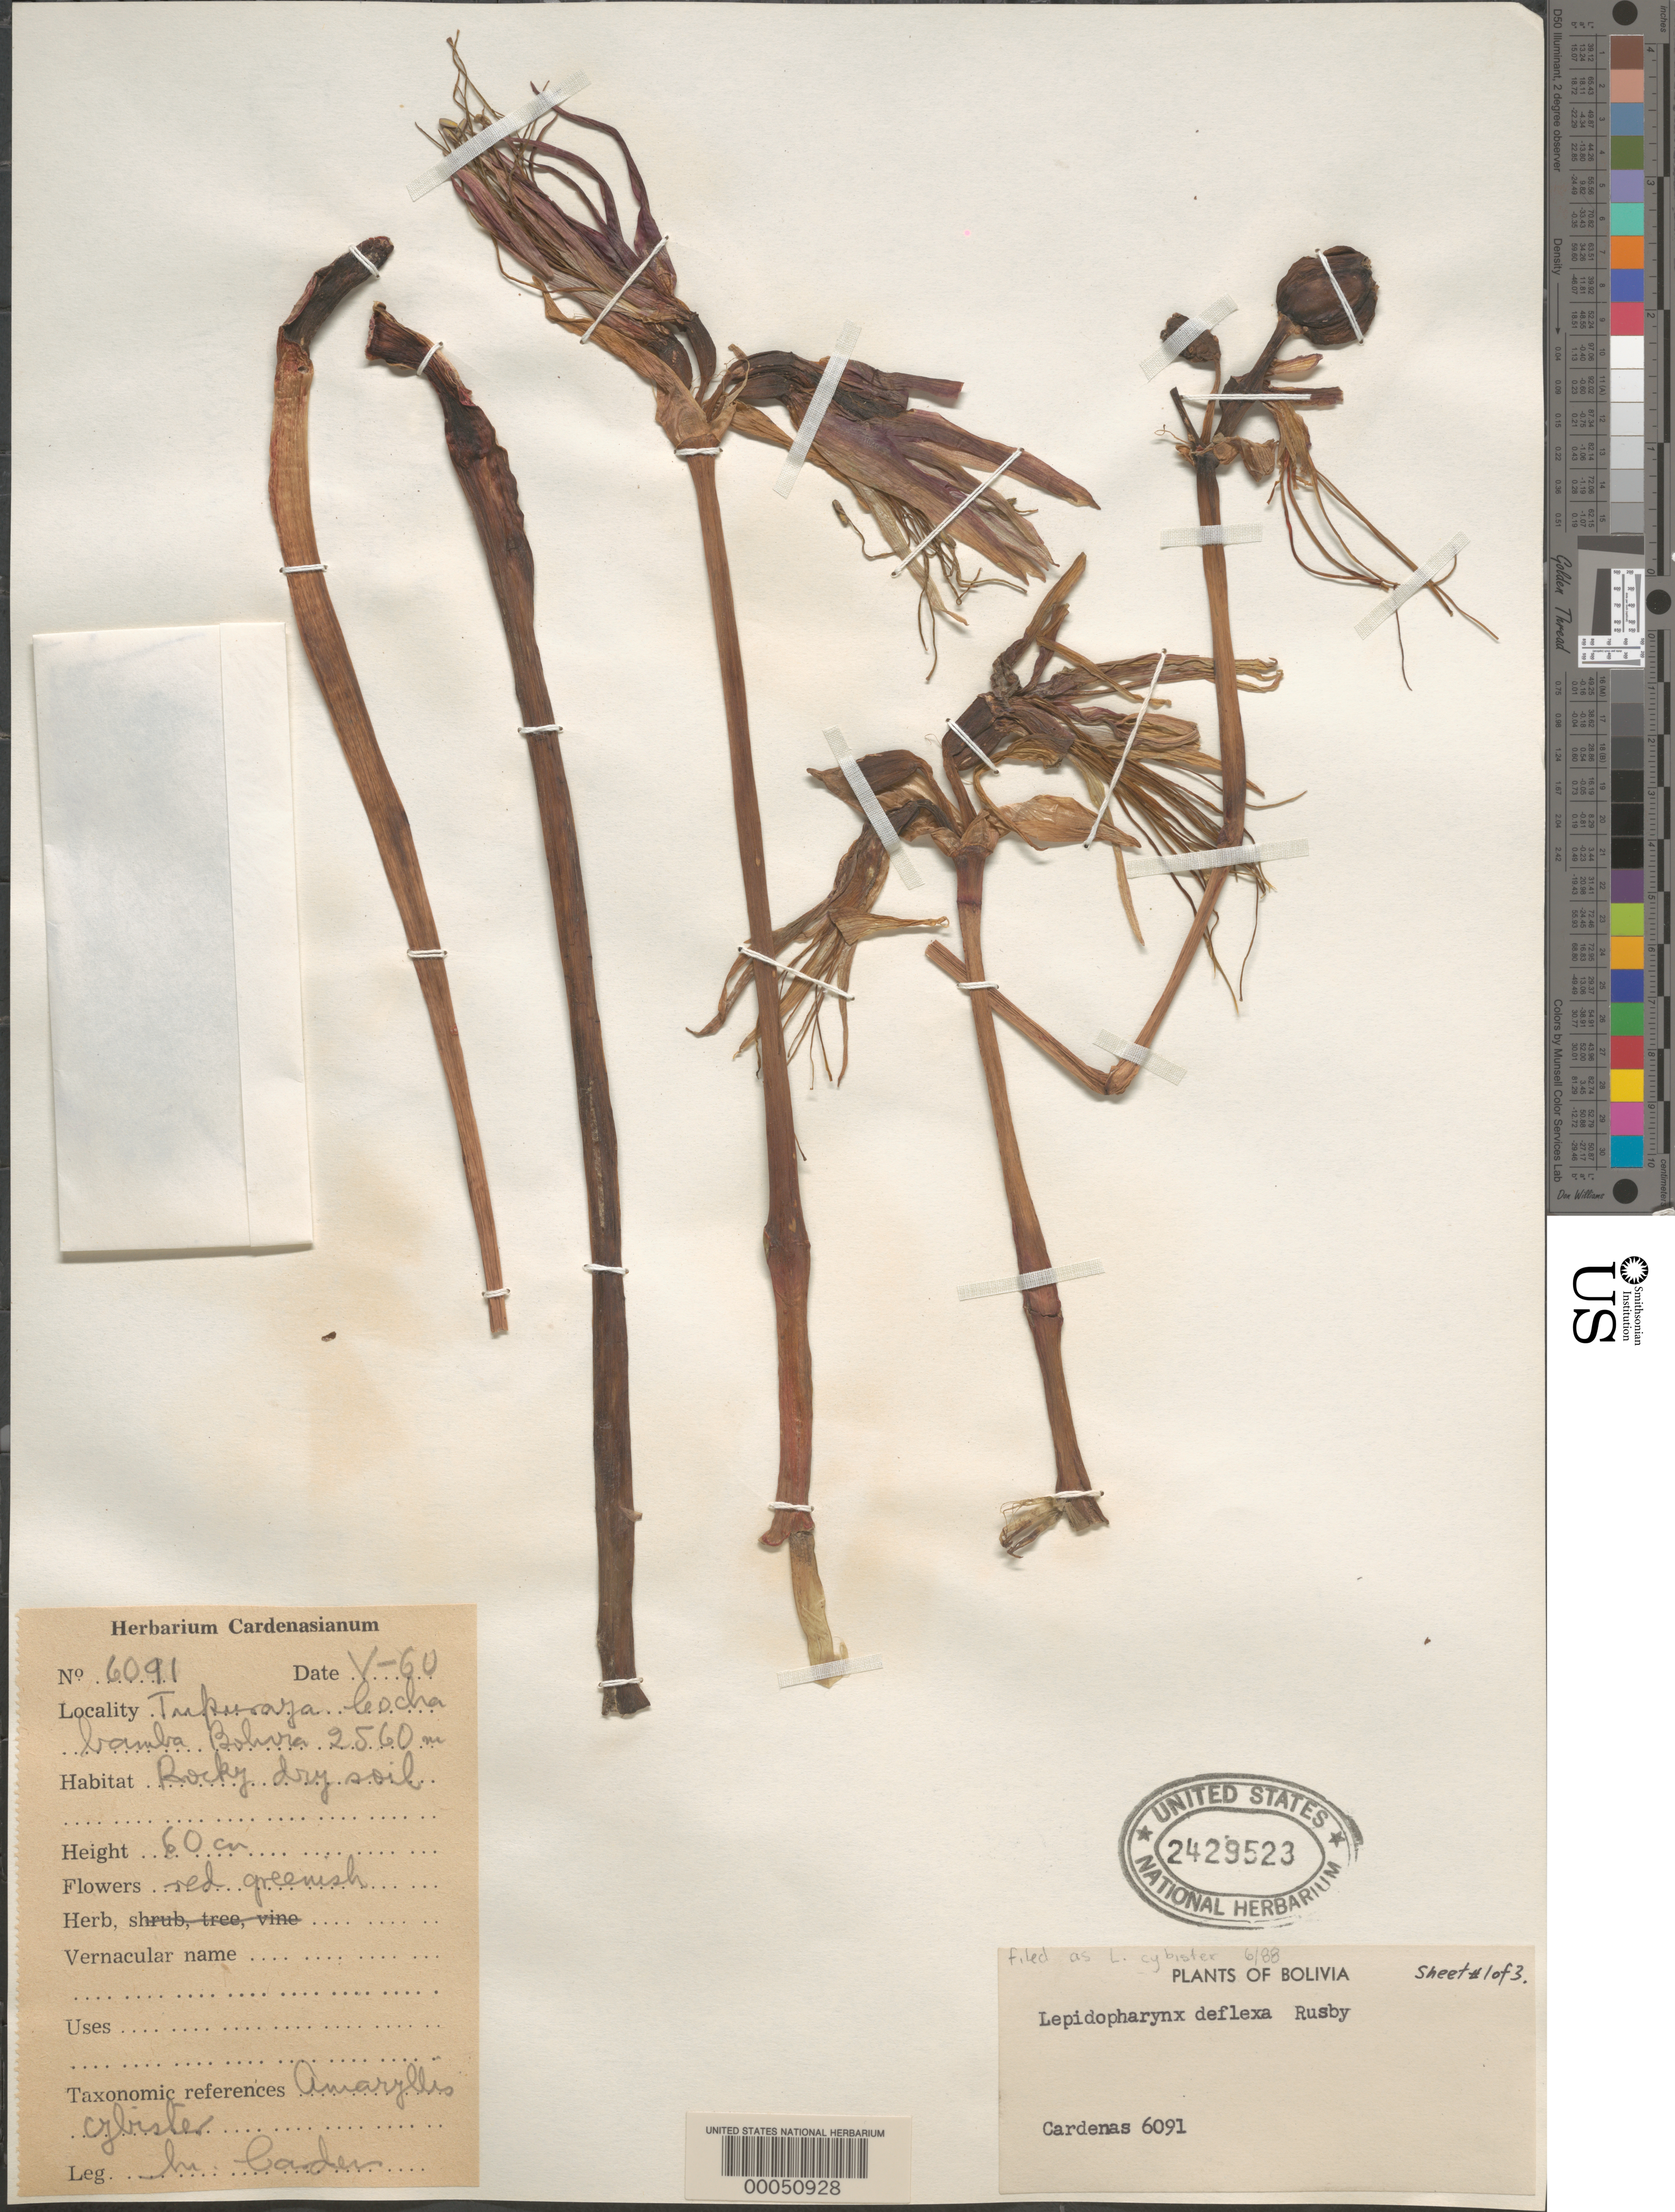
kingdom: Plantae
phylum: Tracheophyta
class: Liliopsida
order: Asparagales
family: Amaryllidaceae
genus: Hippeastrum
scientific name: Hippeastrum cybister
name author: Benth. & Hook. f.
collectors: M. Cárdenas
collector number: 6091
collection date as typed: May 1960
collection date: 1960-05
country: Bolivia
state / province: Cochabamba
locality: Tuparaya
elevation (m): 2560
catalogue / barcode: US 2429523